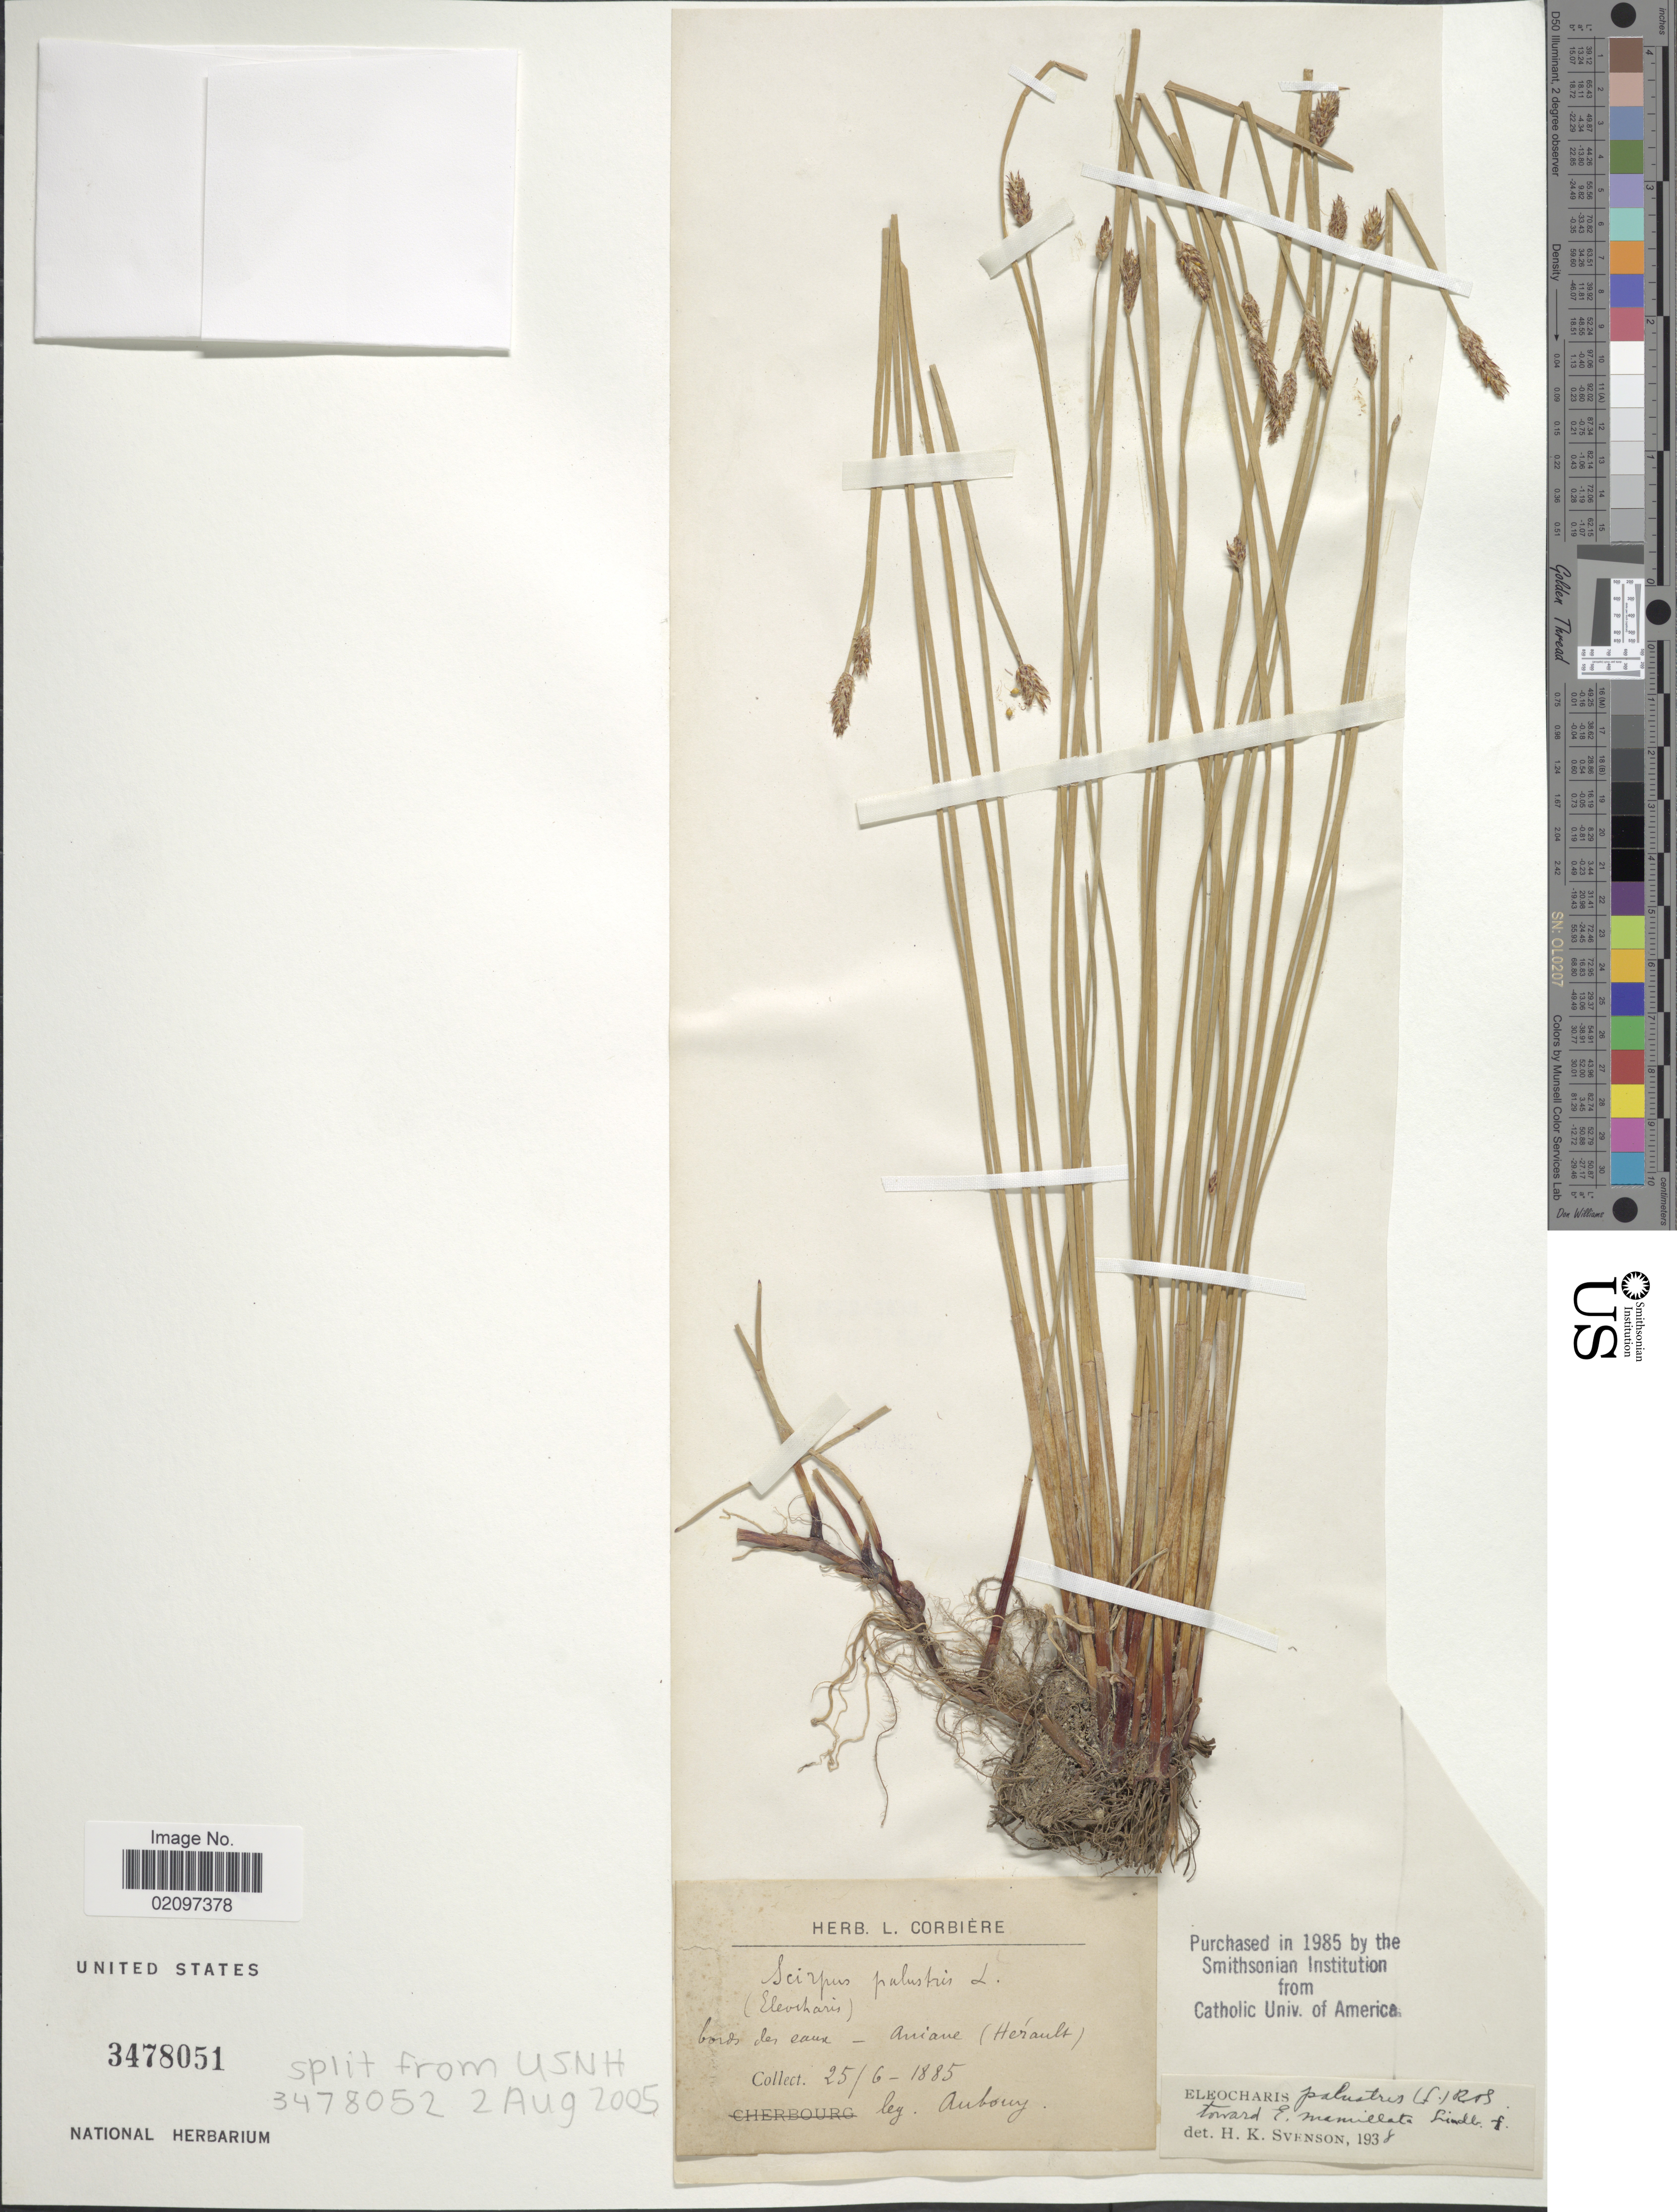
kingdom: Plantae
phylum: Tracheophyta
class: Liliopsida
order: Poales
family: Cyperaceae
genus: Eleocharis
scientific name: Eleocharis palustris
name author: (L.) Roem. & Schult.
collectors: -. Anbouy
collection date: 1885-06-25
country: France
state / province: Occitanie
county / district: Hérault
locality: Bords de eaux - Aniane [interpreted] (Herault)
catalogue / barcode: US 3478051